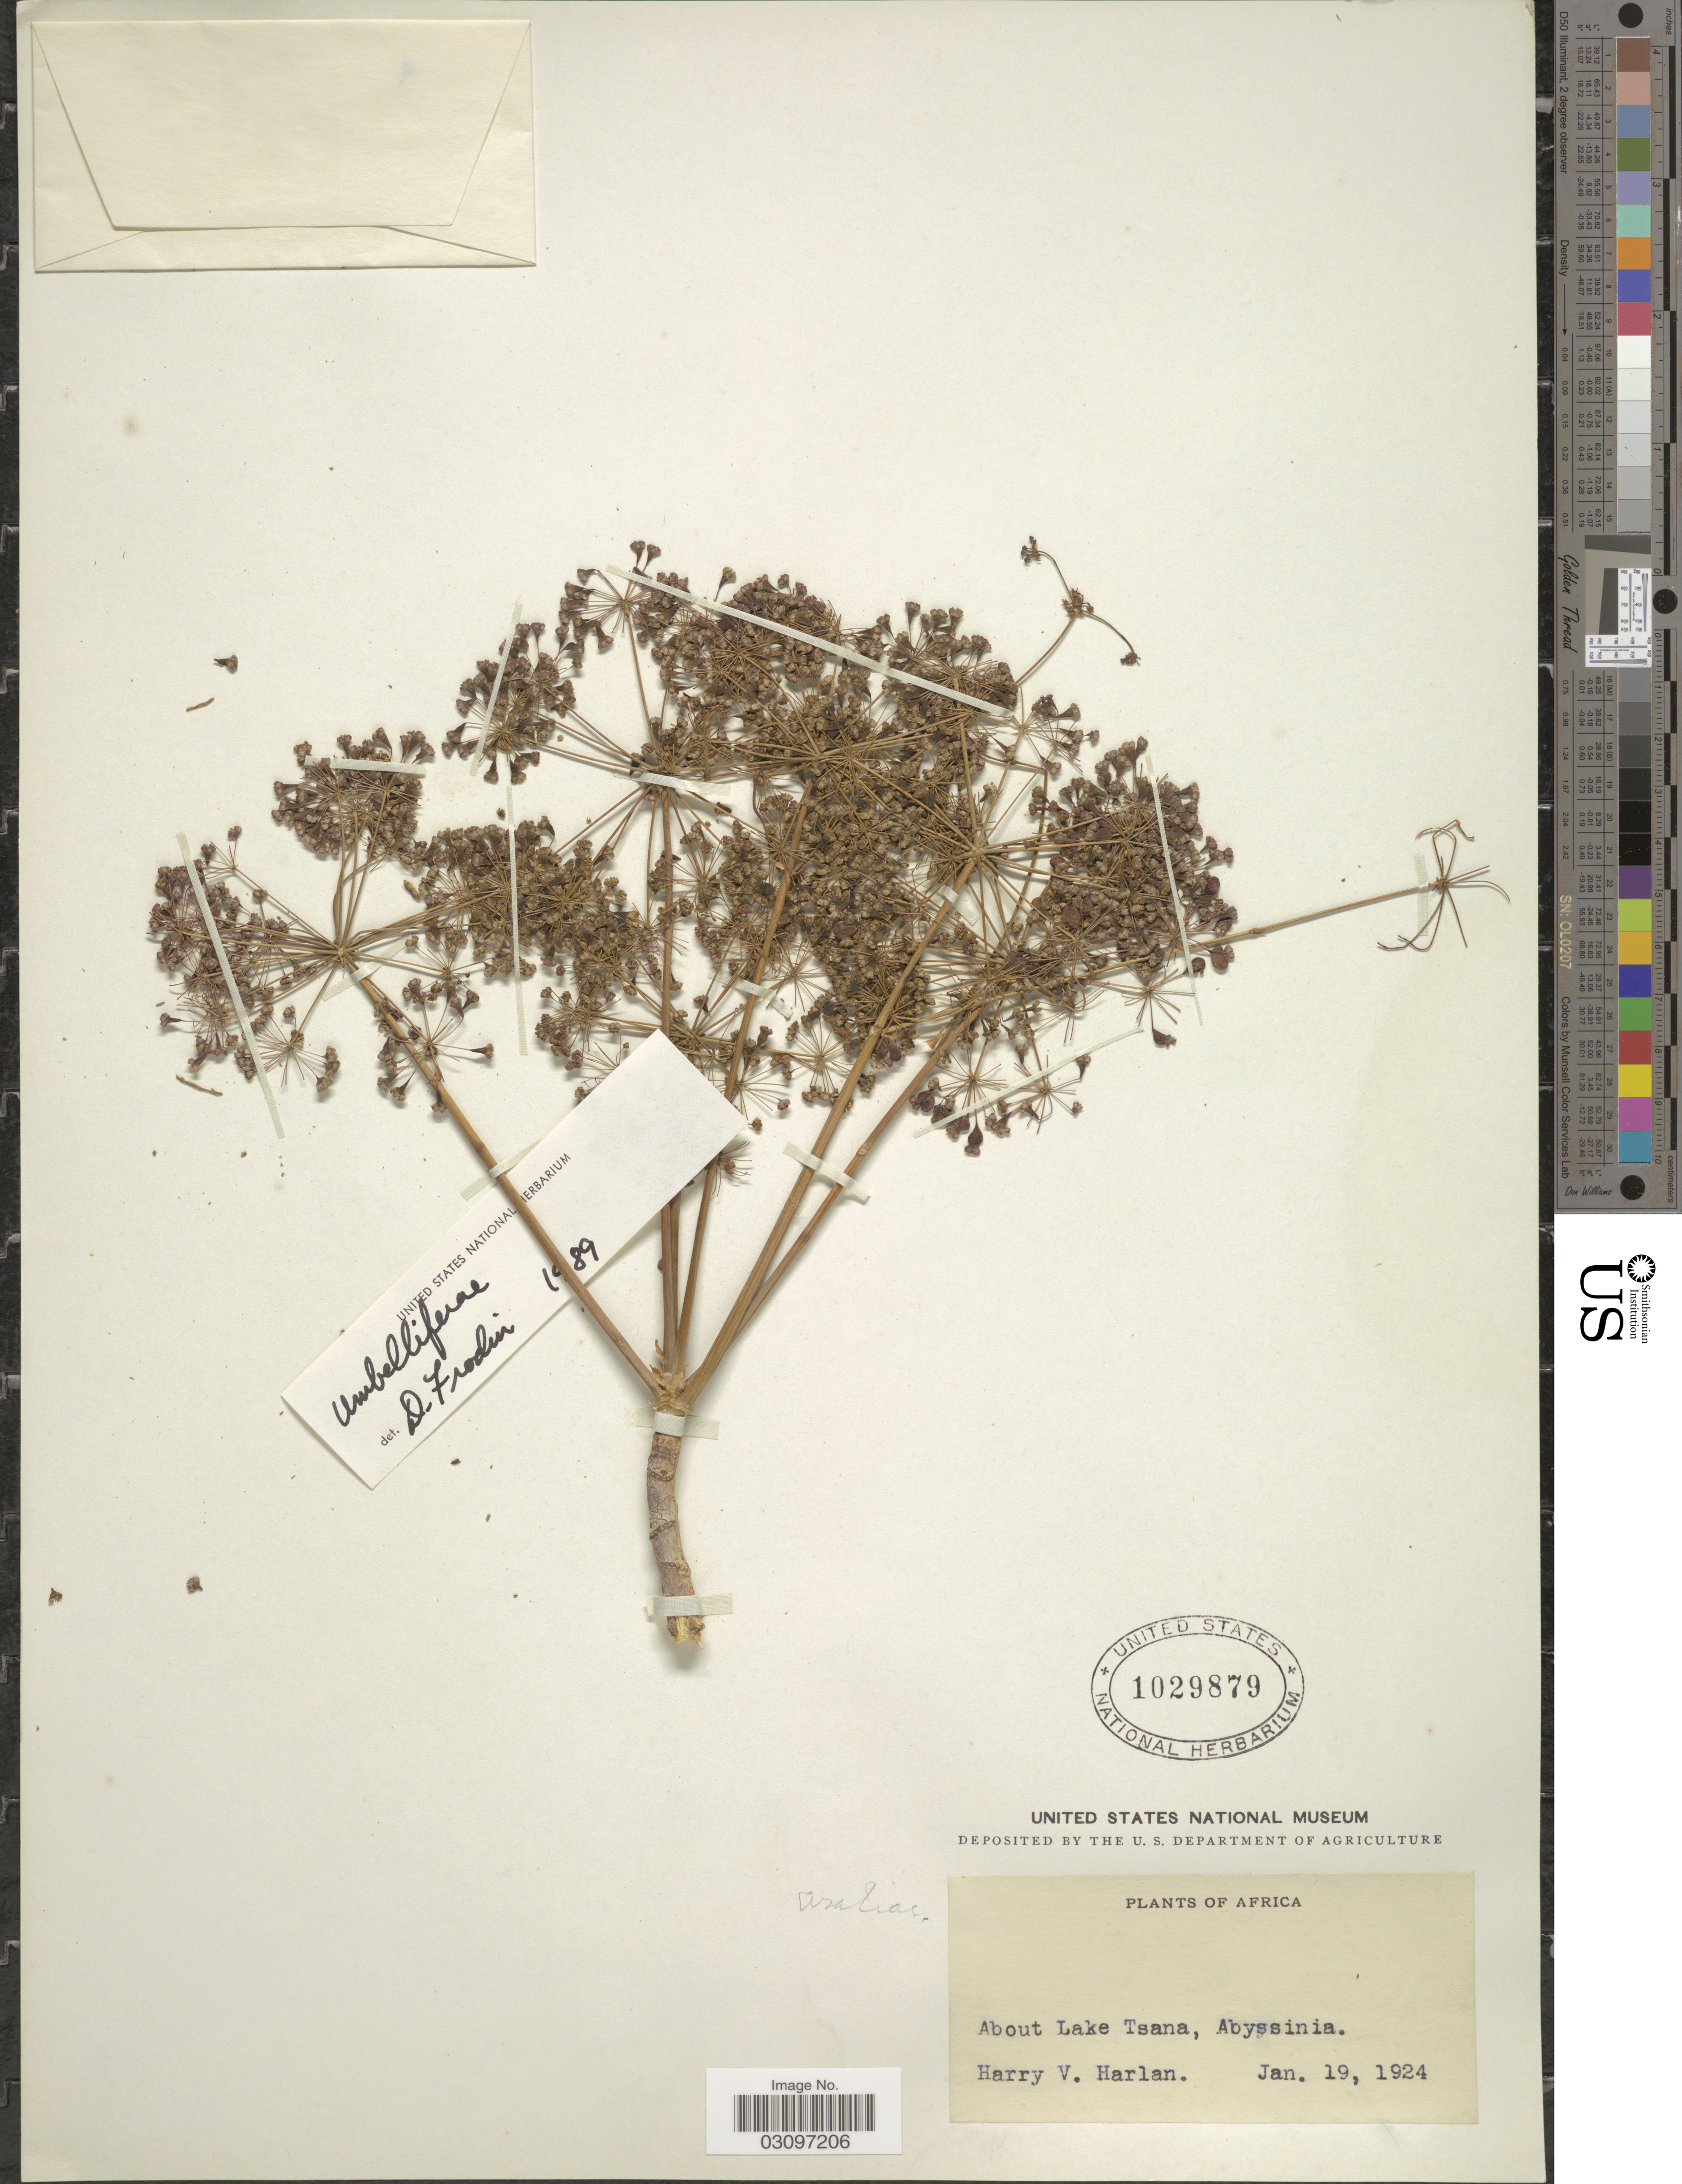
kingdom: Plantae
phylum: Tracheophyta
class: Magnoliopsida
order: Apiales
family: Apiaceae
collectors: H. Harlan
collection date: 1924-01-19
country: Eritrea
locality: About Lake Tsana, Abyssinia.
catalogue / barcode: US 1029879